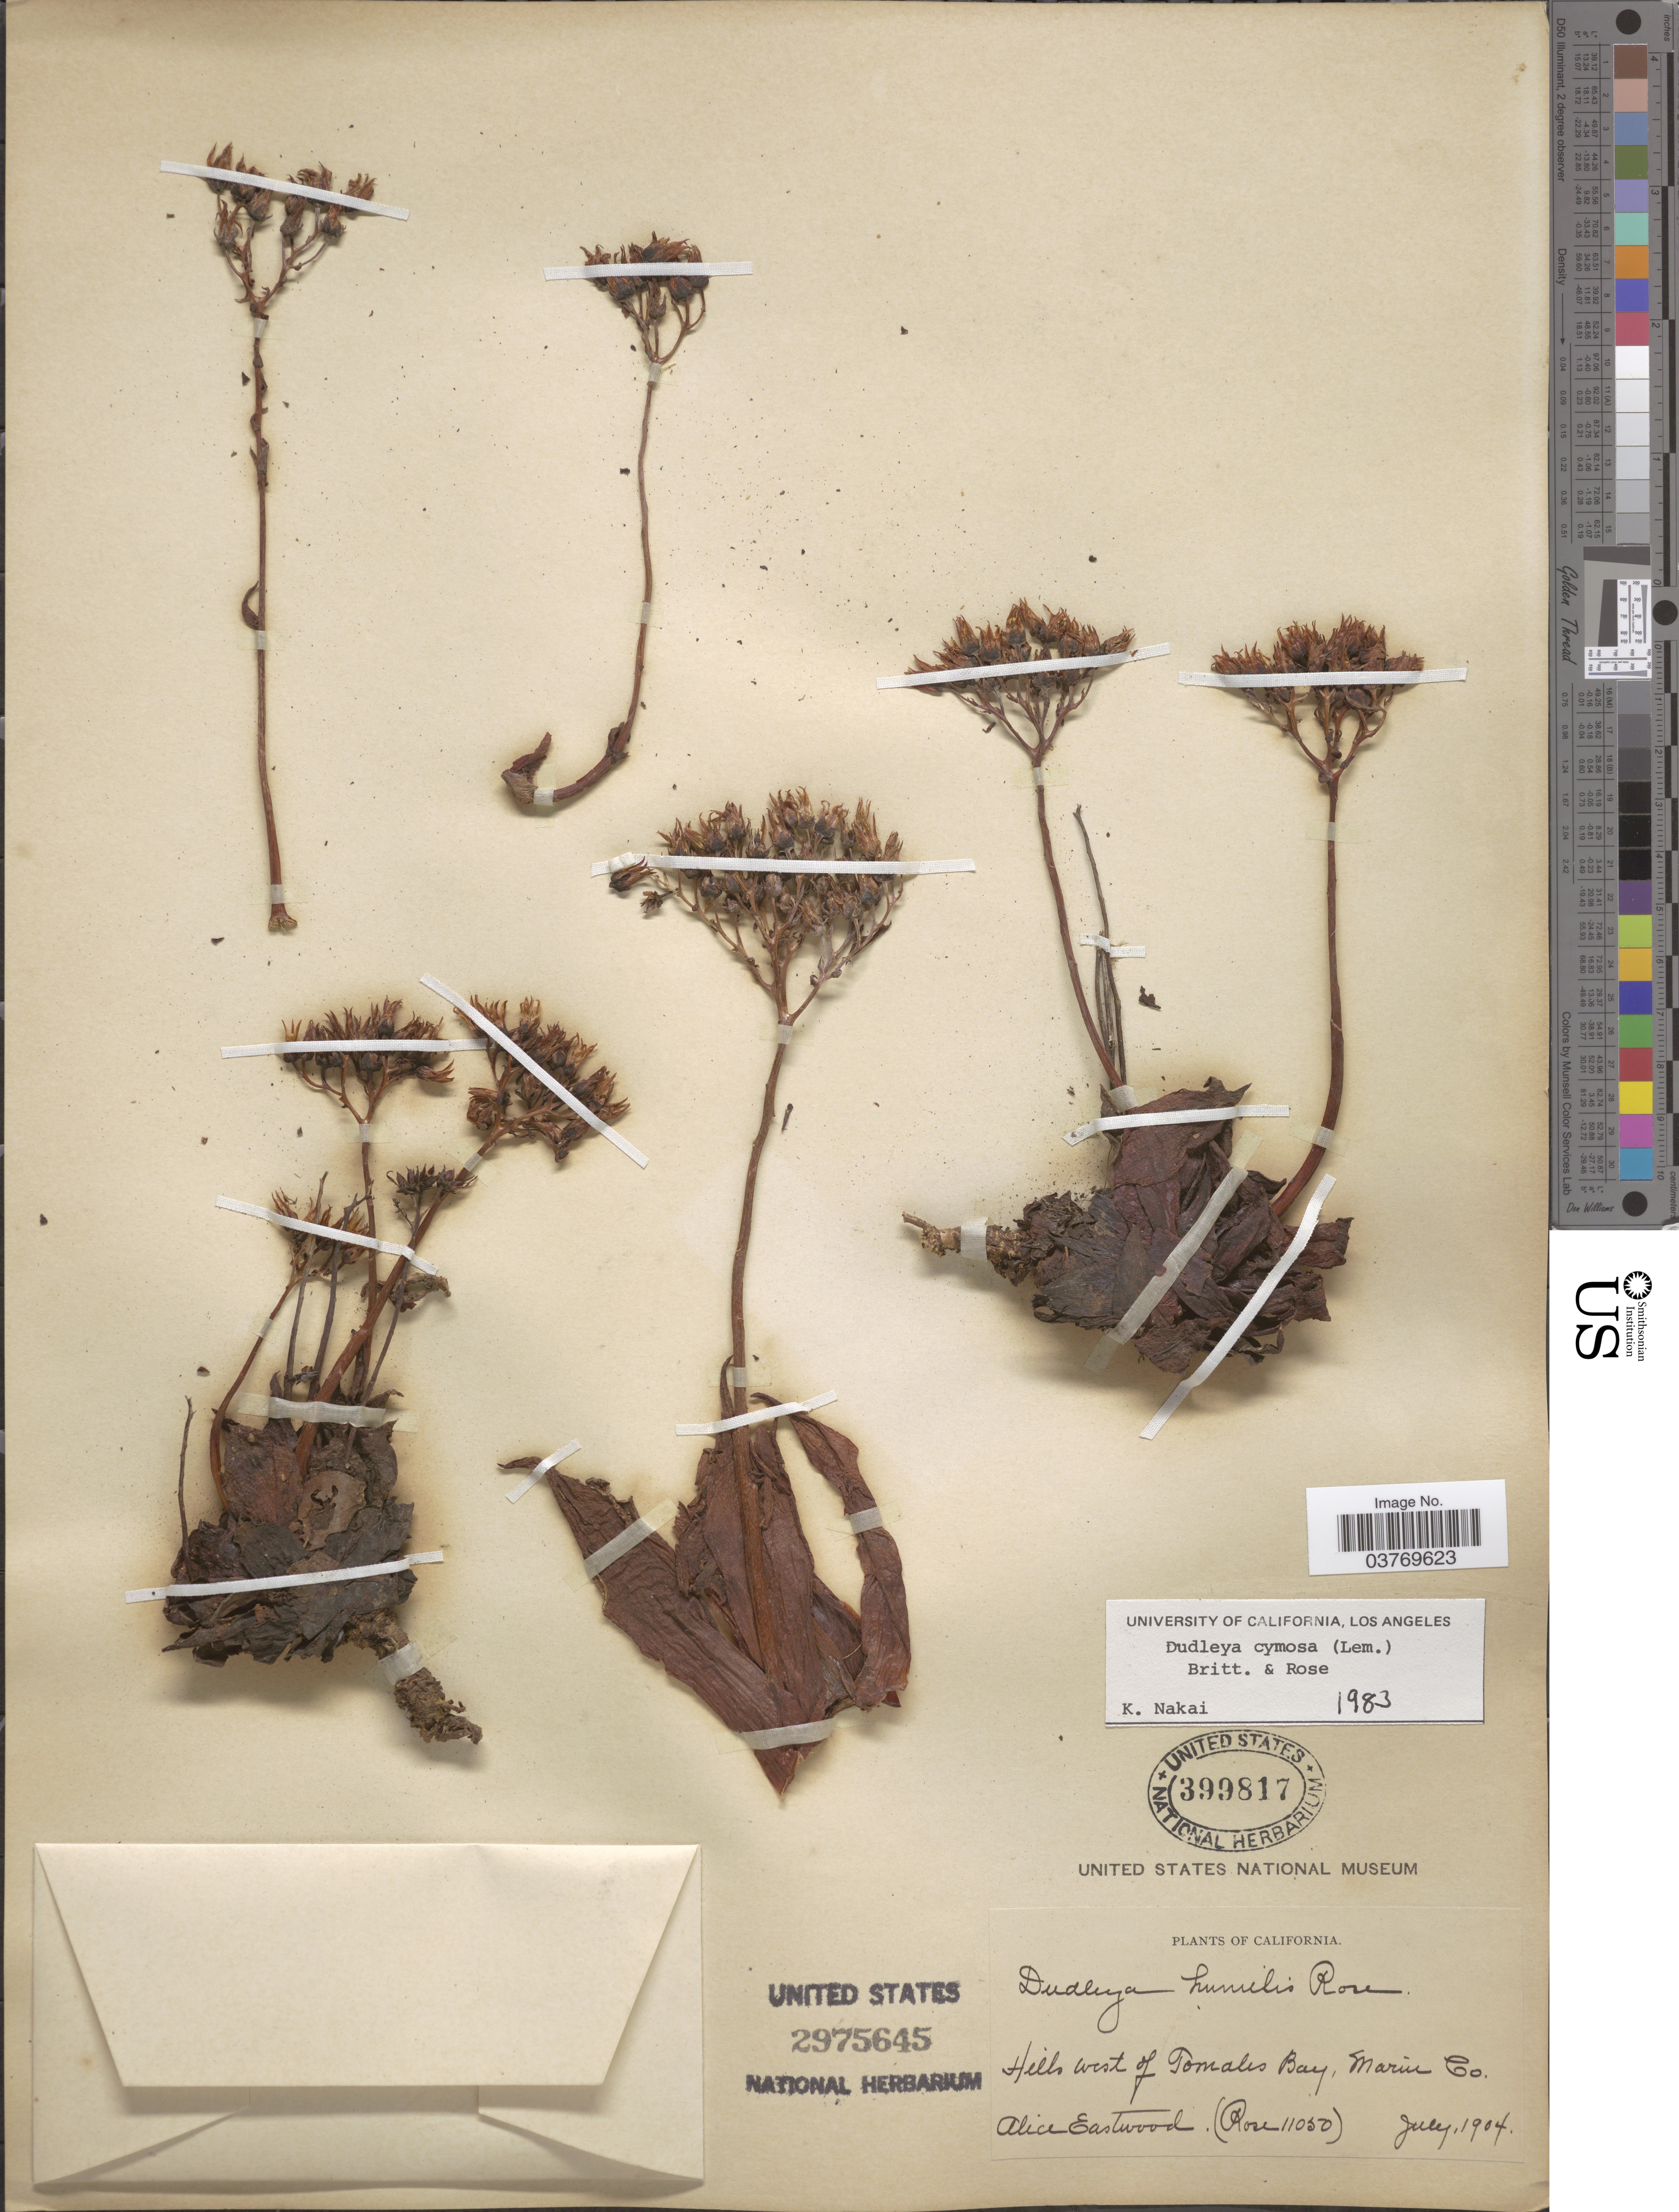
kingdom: Plantae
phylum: Tracheophyta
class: Magnoliopsida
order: Saxifragales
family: Crassulaceae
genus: Dudleya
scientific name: Dudleya cymosa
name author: (Lem.) Britton & Rose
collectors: A. Eastwood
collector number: Rose11050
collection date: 1904-07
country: United States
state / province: California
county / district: Marin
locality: Hills west of Tomales Bay, Marin Co.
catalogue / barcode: US 399817